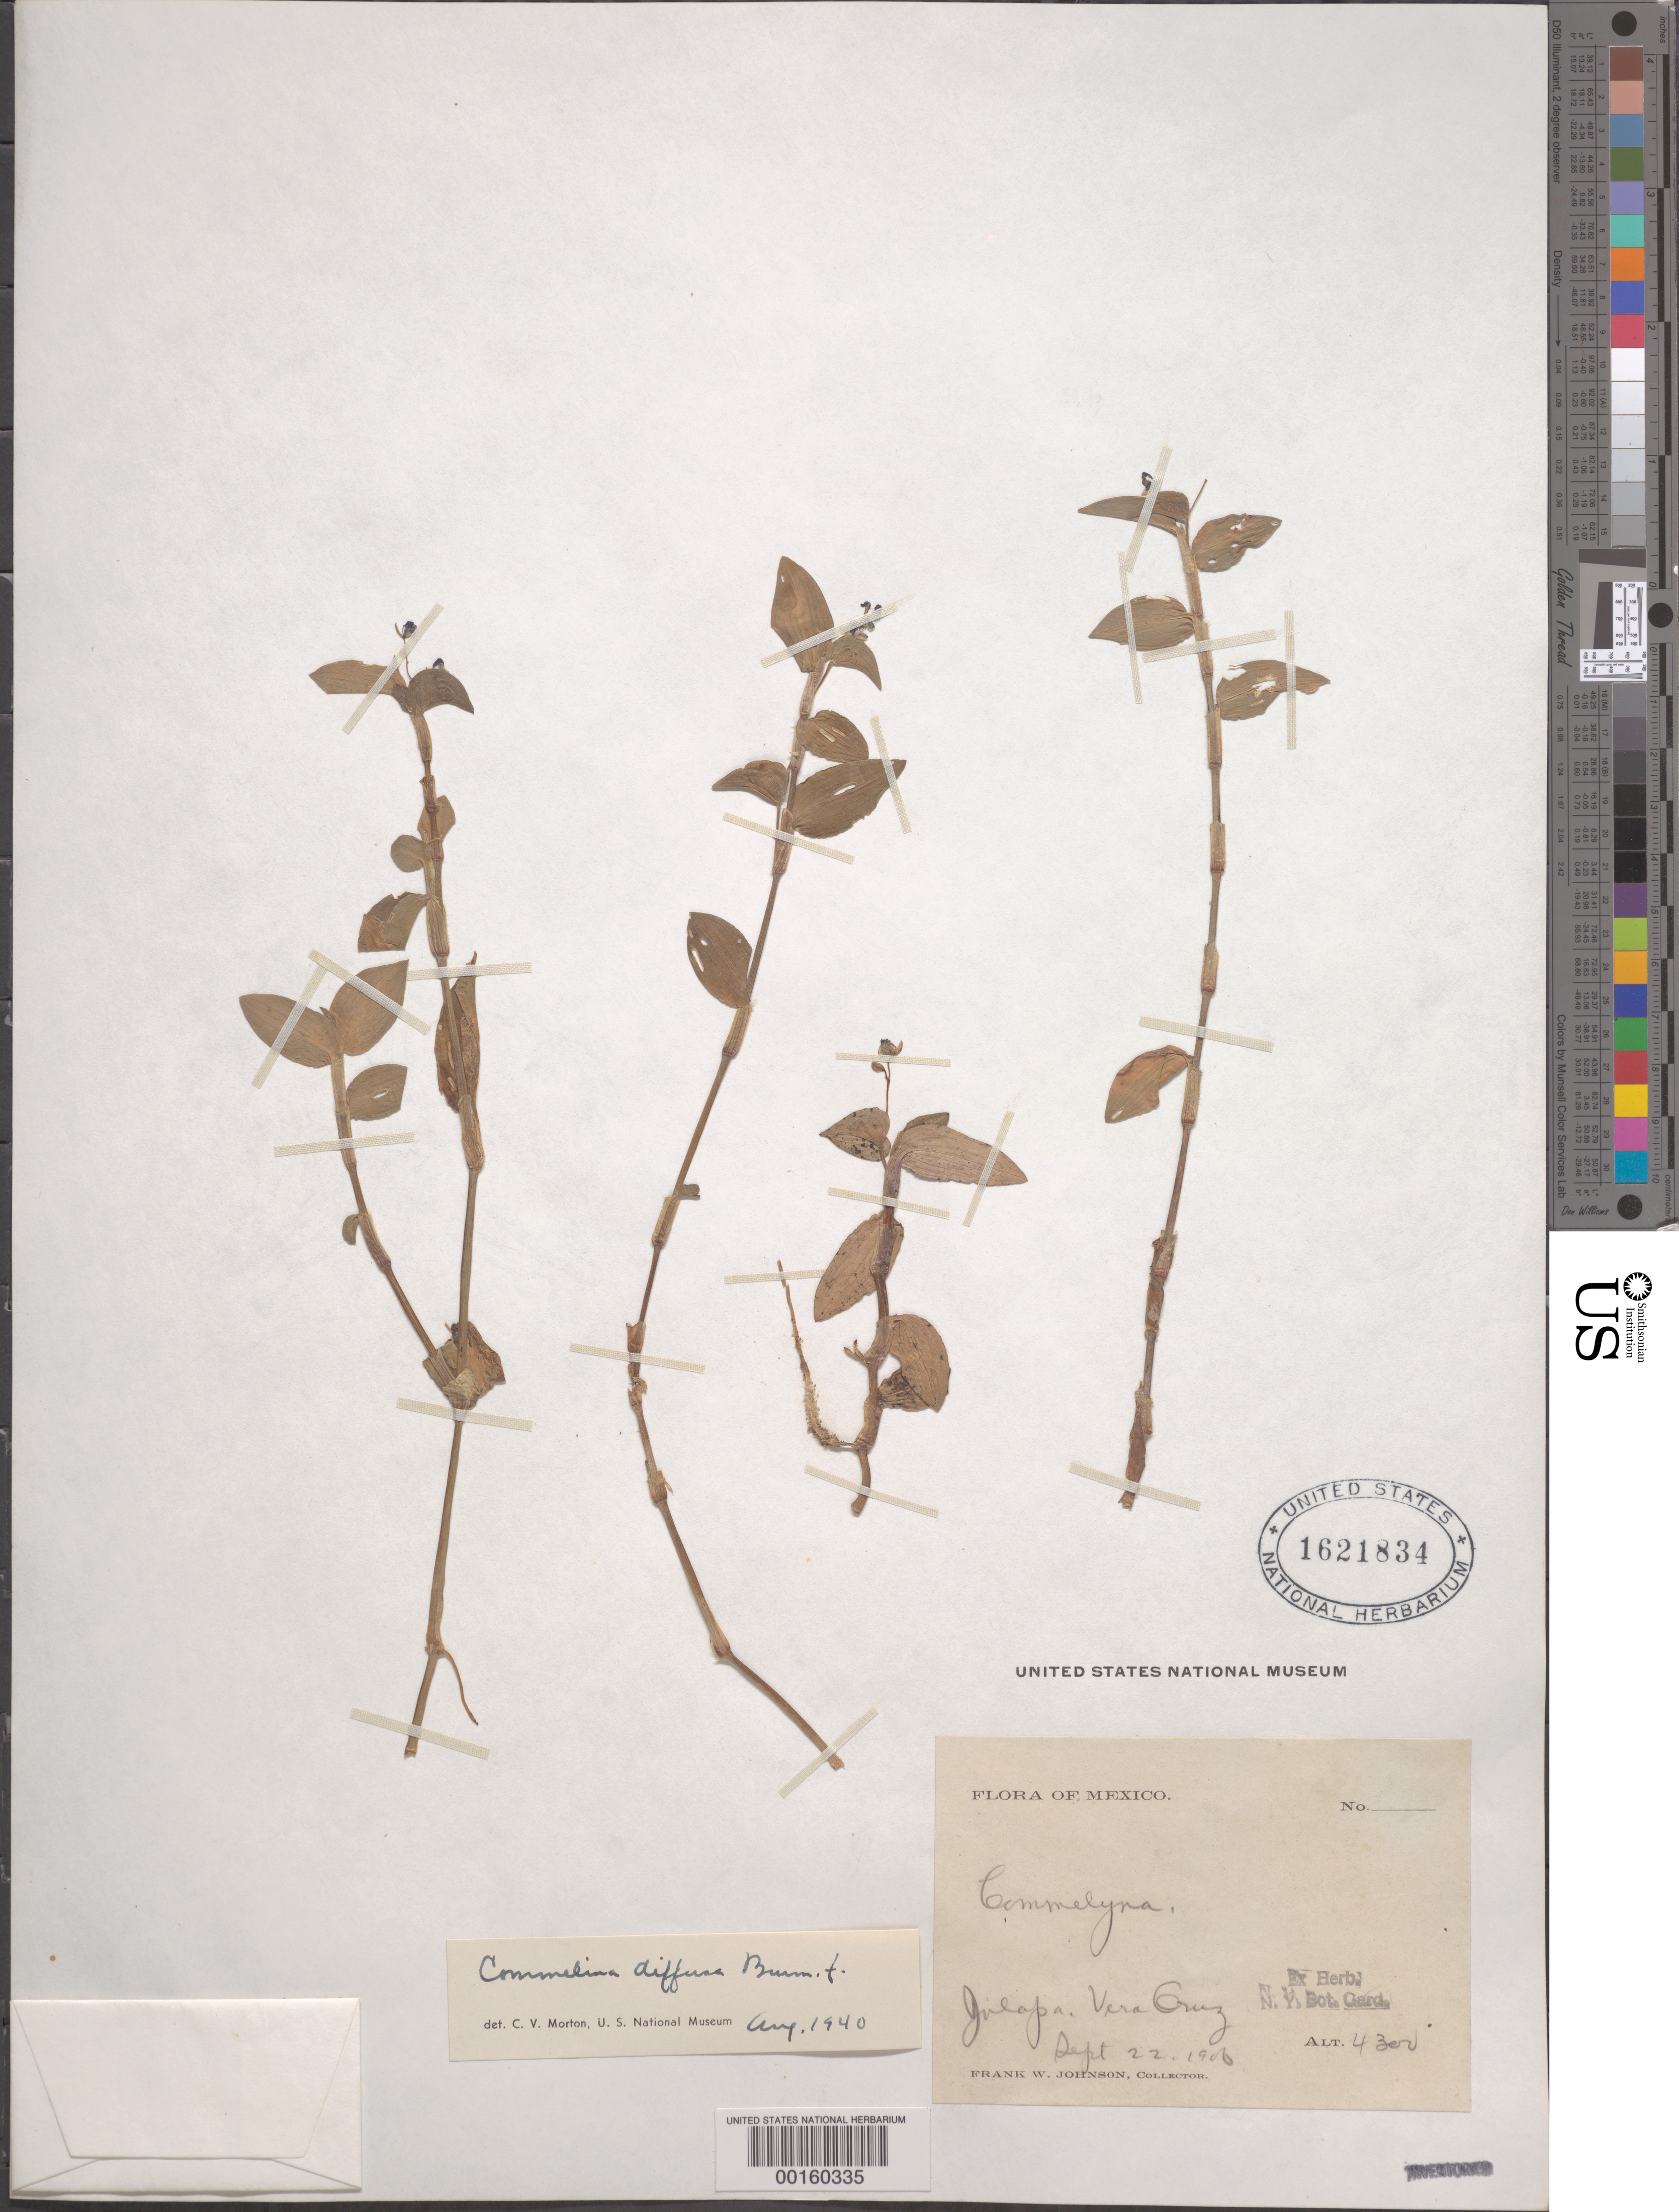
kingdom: Plantae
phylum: Tracheophyta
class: Liliopsida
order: Commelinales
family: Commelinaceae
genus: Commelina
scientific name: Commelina diffusa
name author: Burm. f.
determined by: Morton, C. V.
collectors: F. W. Johnson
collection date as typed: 22 Sep 1900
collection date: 1900-09-22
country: Mexico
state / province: Veracruz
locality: Julapa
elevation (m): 1312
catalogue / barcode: US 1621834